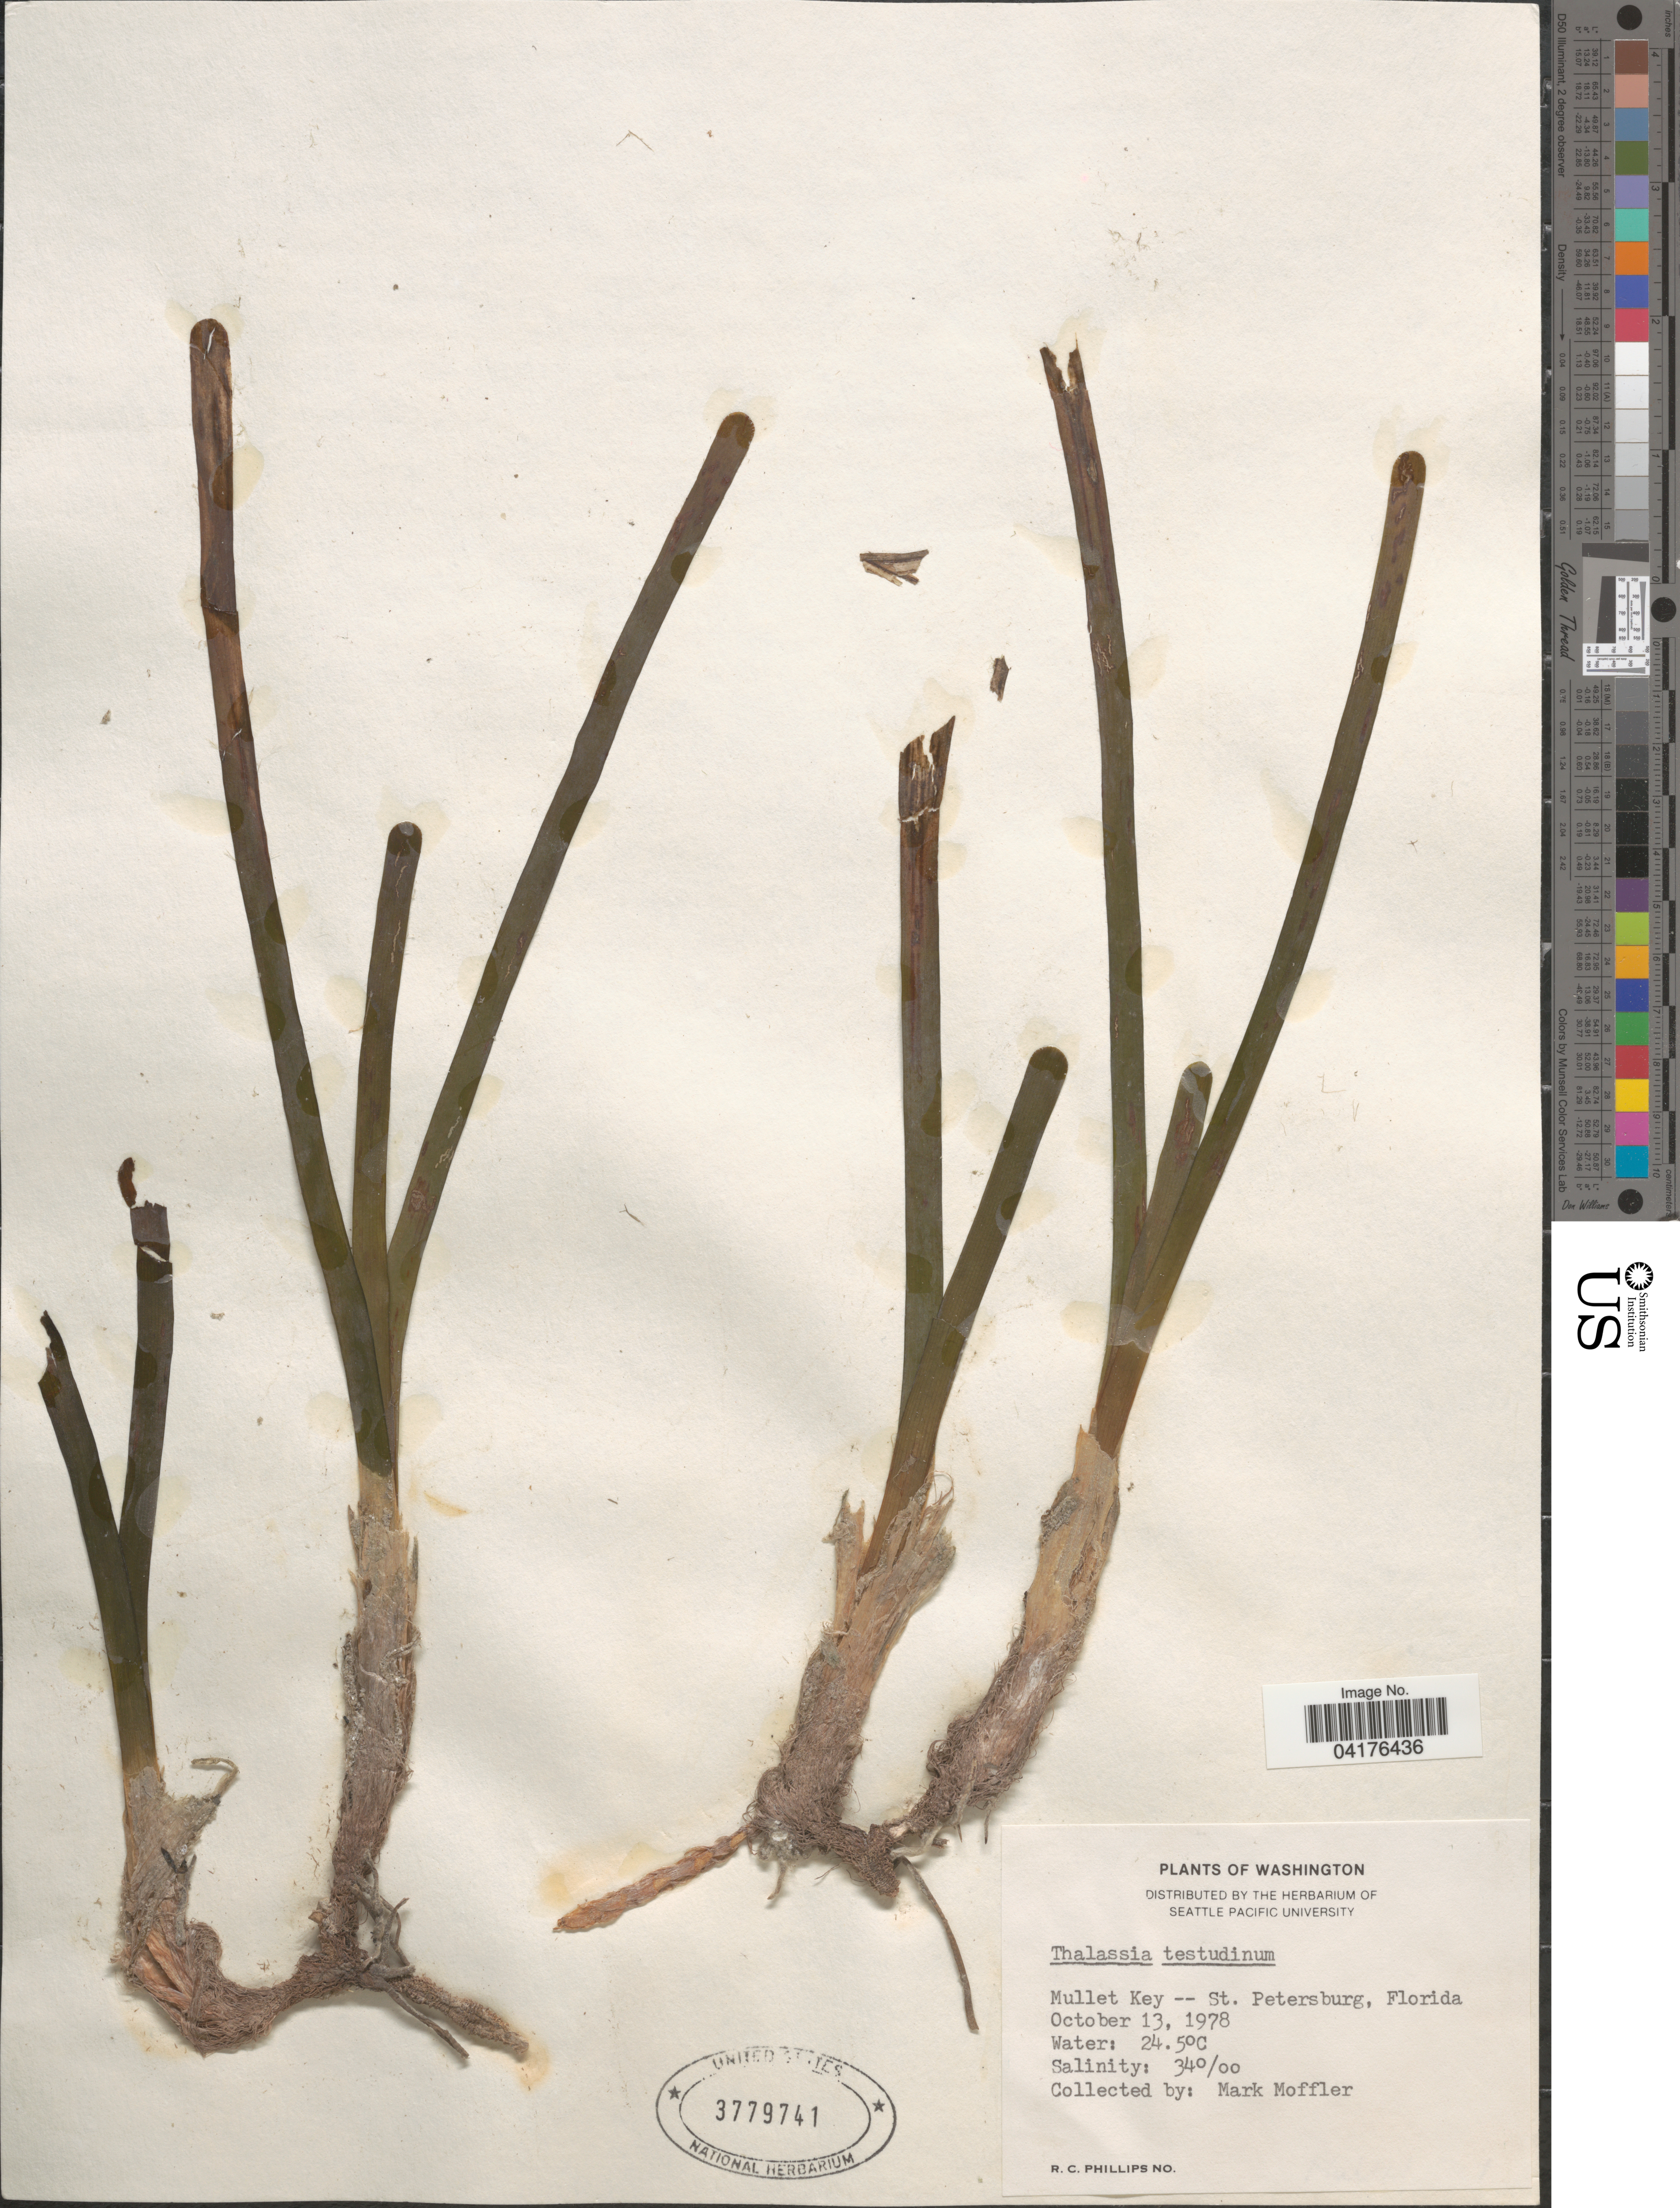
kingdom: Plantae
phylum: Tracheophyta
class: Liliopsida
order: Alismatales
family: Hydrocharitaceae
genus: Thalassia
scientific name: Thalassia testudinum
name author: Banks & Sol. ex K.D. Koenig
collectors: M. Moffler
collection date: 1978-10-13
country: United States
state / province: Florida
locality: Mullet Key -- St. Petersburg.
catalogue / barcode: US 3779741